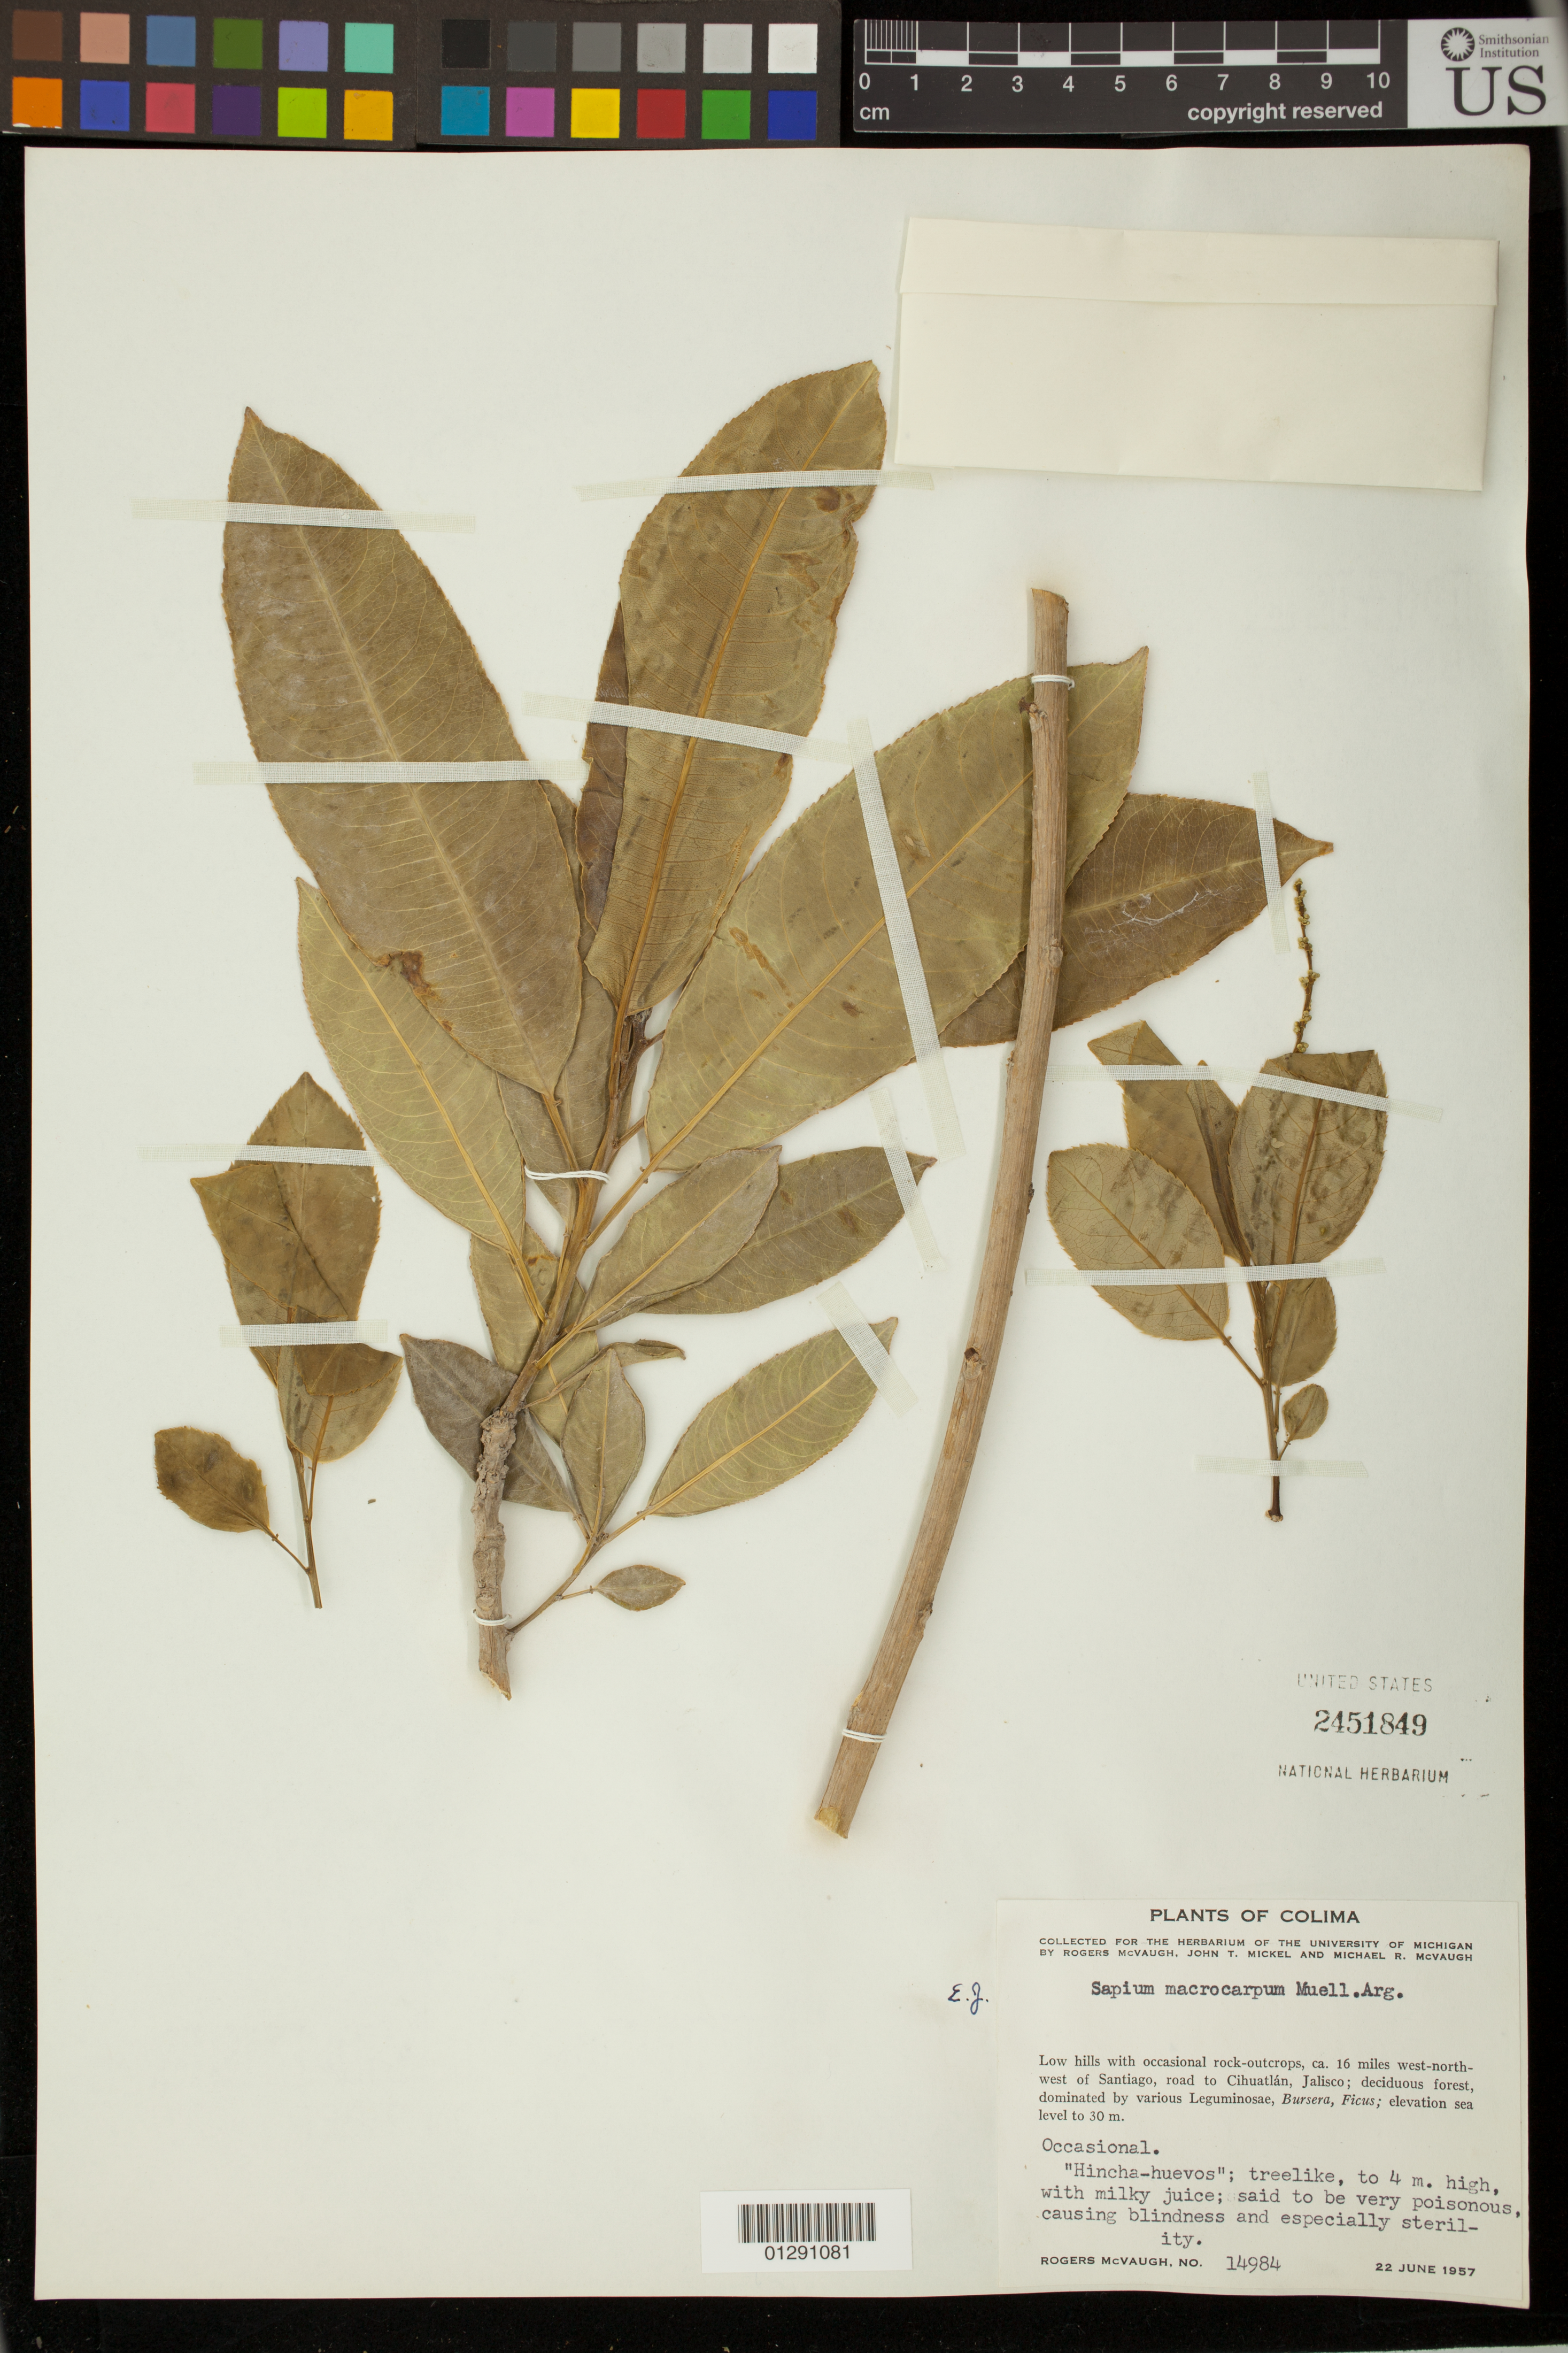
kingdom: Plantae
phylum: Tracheophyta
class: Magnoliopsida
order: Malpighiales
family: Euphorbiaceae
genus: Sapium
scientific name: Sapium macrocarpum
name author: Müll. Arg.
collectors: R. McVaugh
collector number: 14984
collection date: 1957-06-22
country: Mexico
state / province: Colima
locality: ca. 16 miles west-north-west of Santiago, road to Cihuatlán, Jalisco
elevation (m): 0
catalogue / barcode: US 2451849